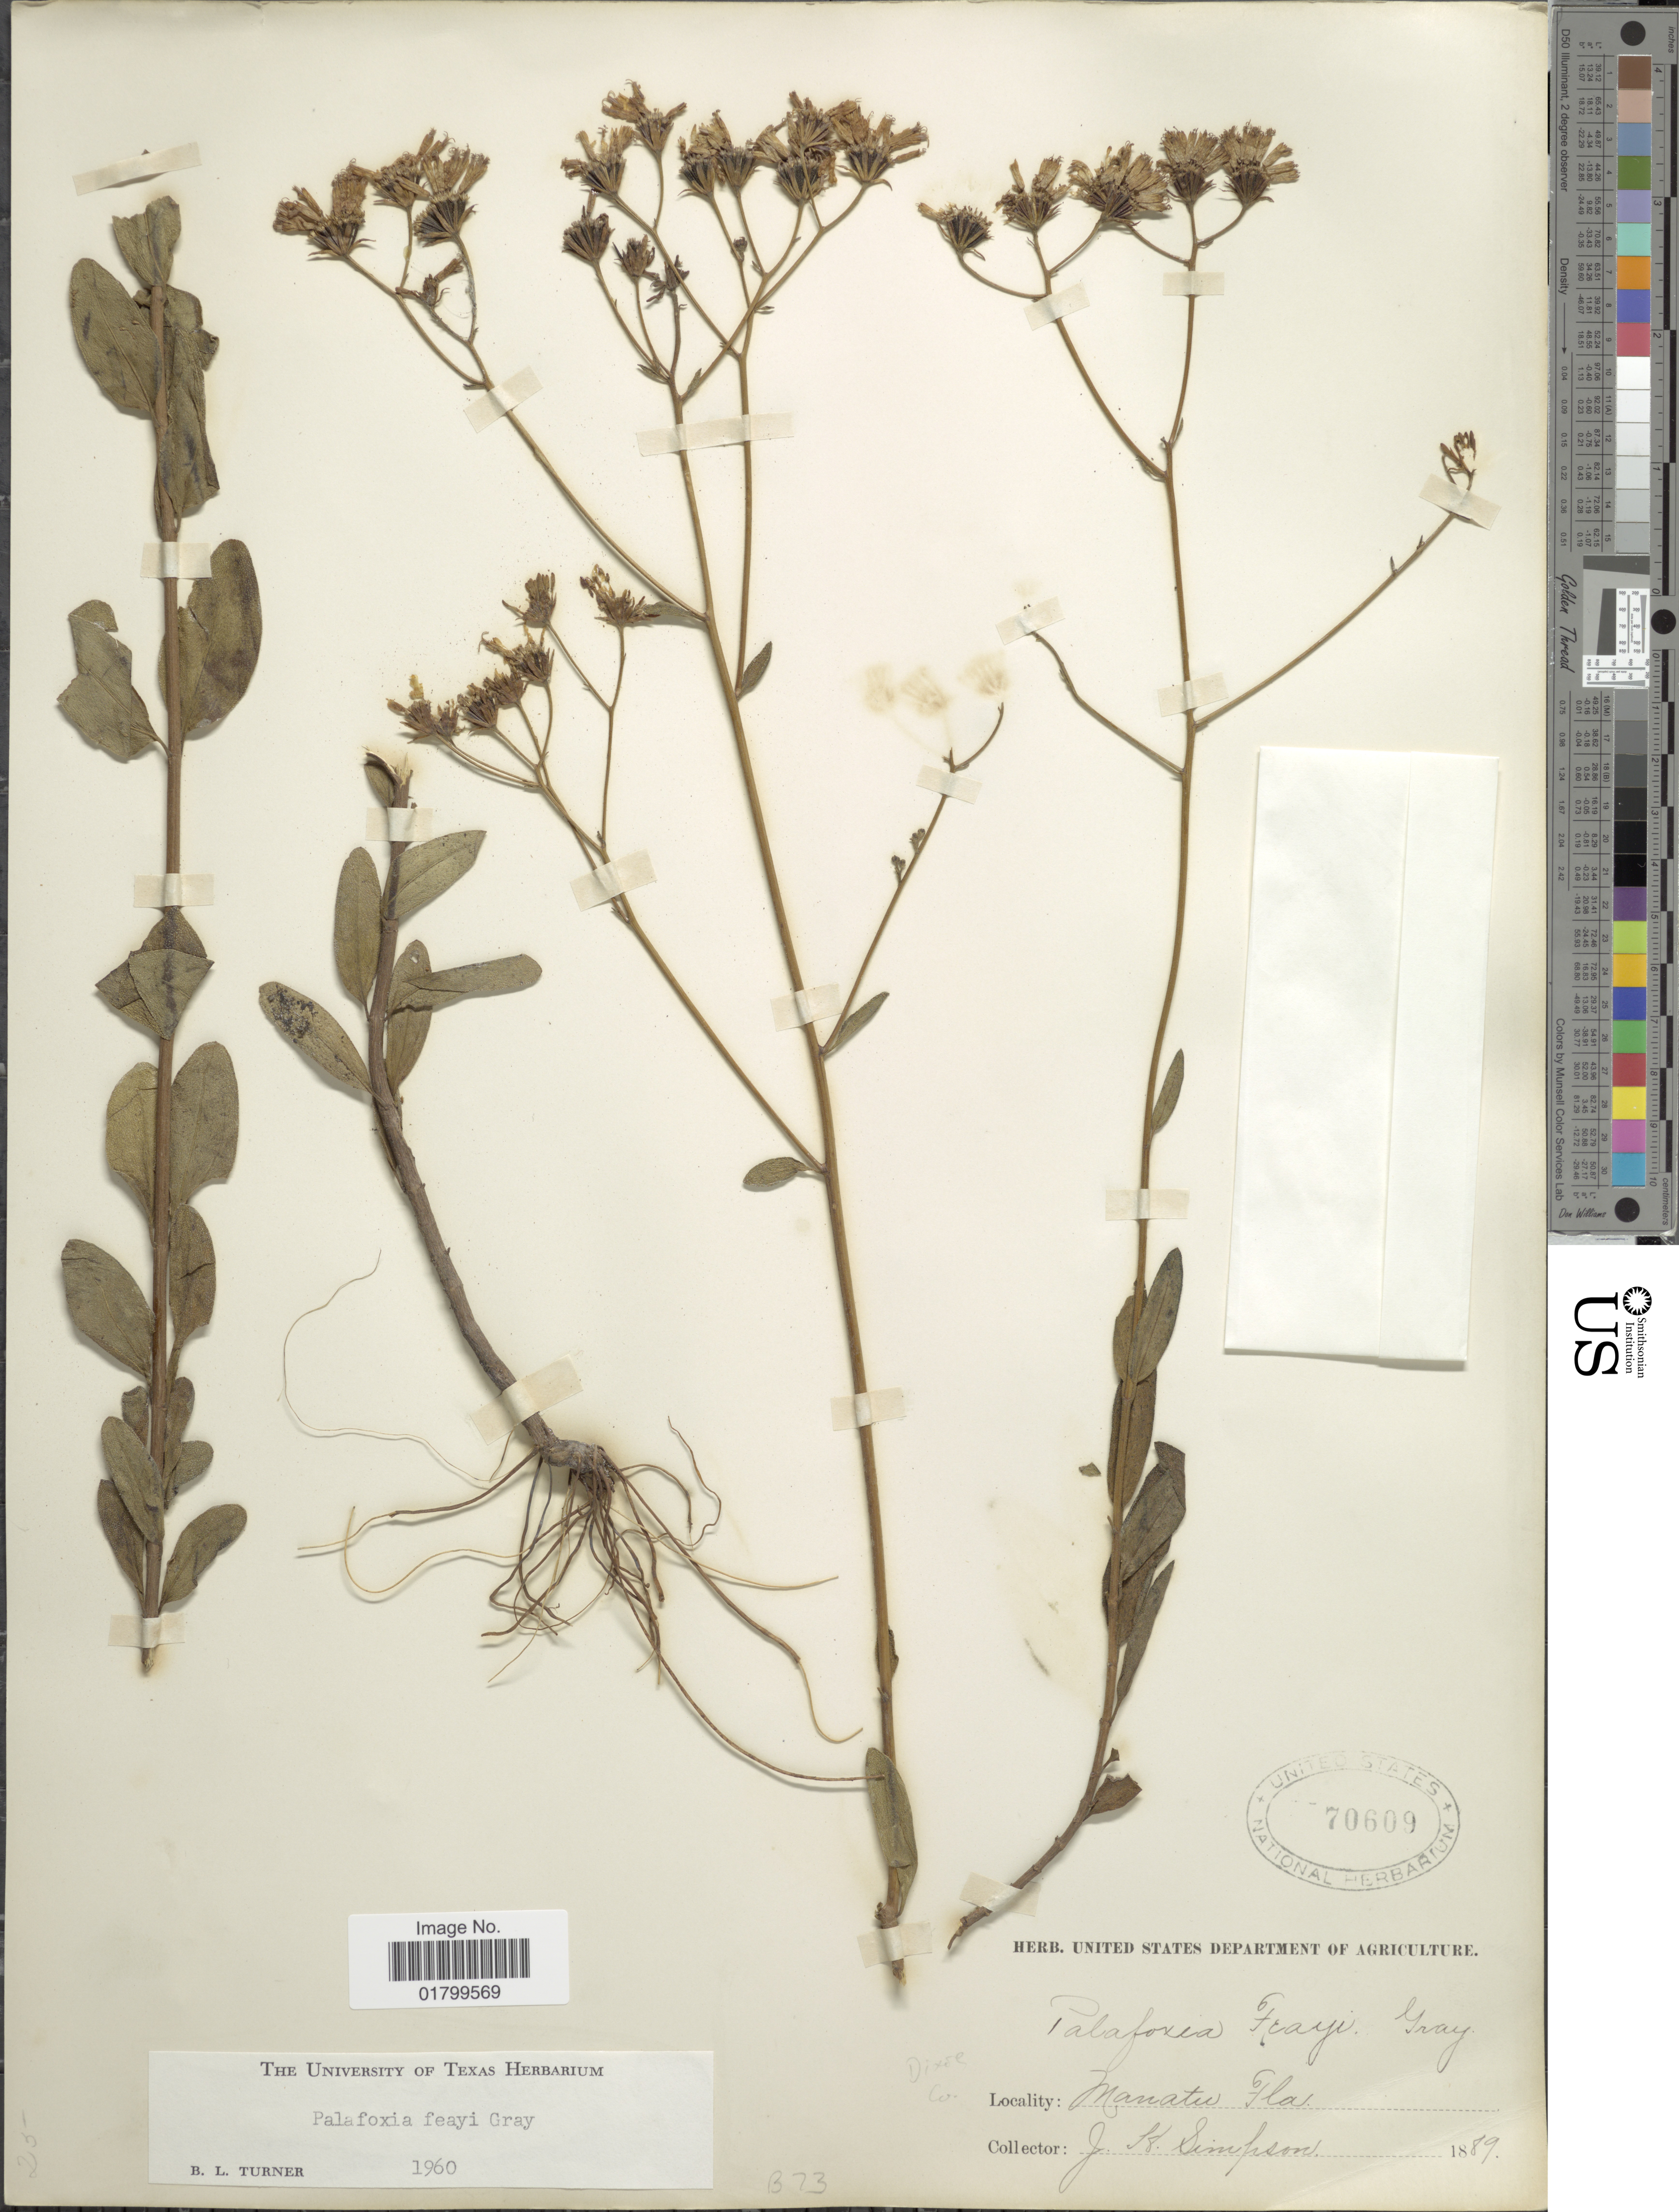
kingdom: Plantae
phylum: Tracheophyta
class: Magnoliopsida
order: Asterales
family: Asteraceae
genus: Palafoxia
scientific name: Palafoxia feayi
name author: A. Gray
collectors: J. H. Simpson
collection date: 1889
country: United States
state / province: Florida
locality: Manatee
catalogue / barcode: US 70609